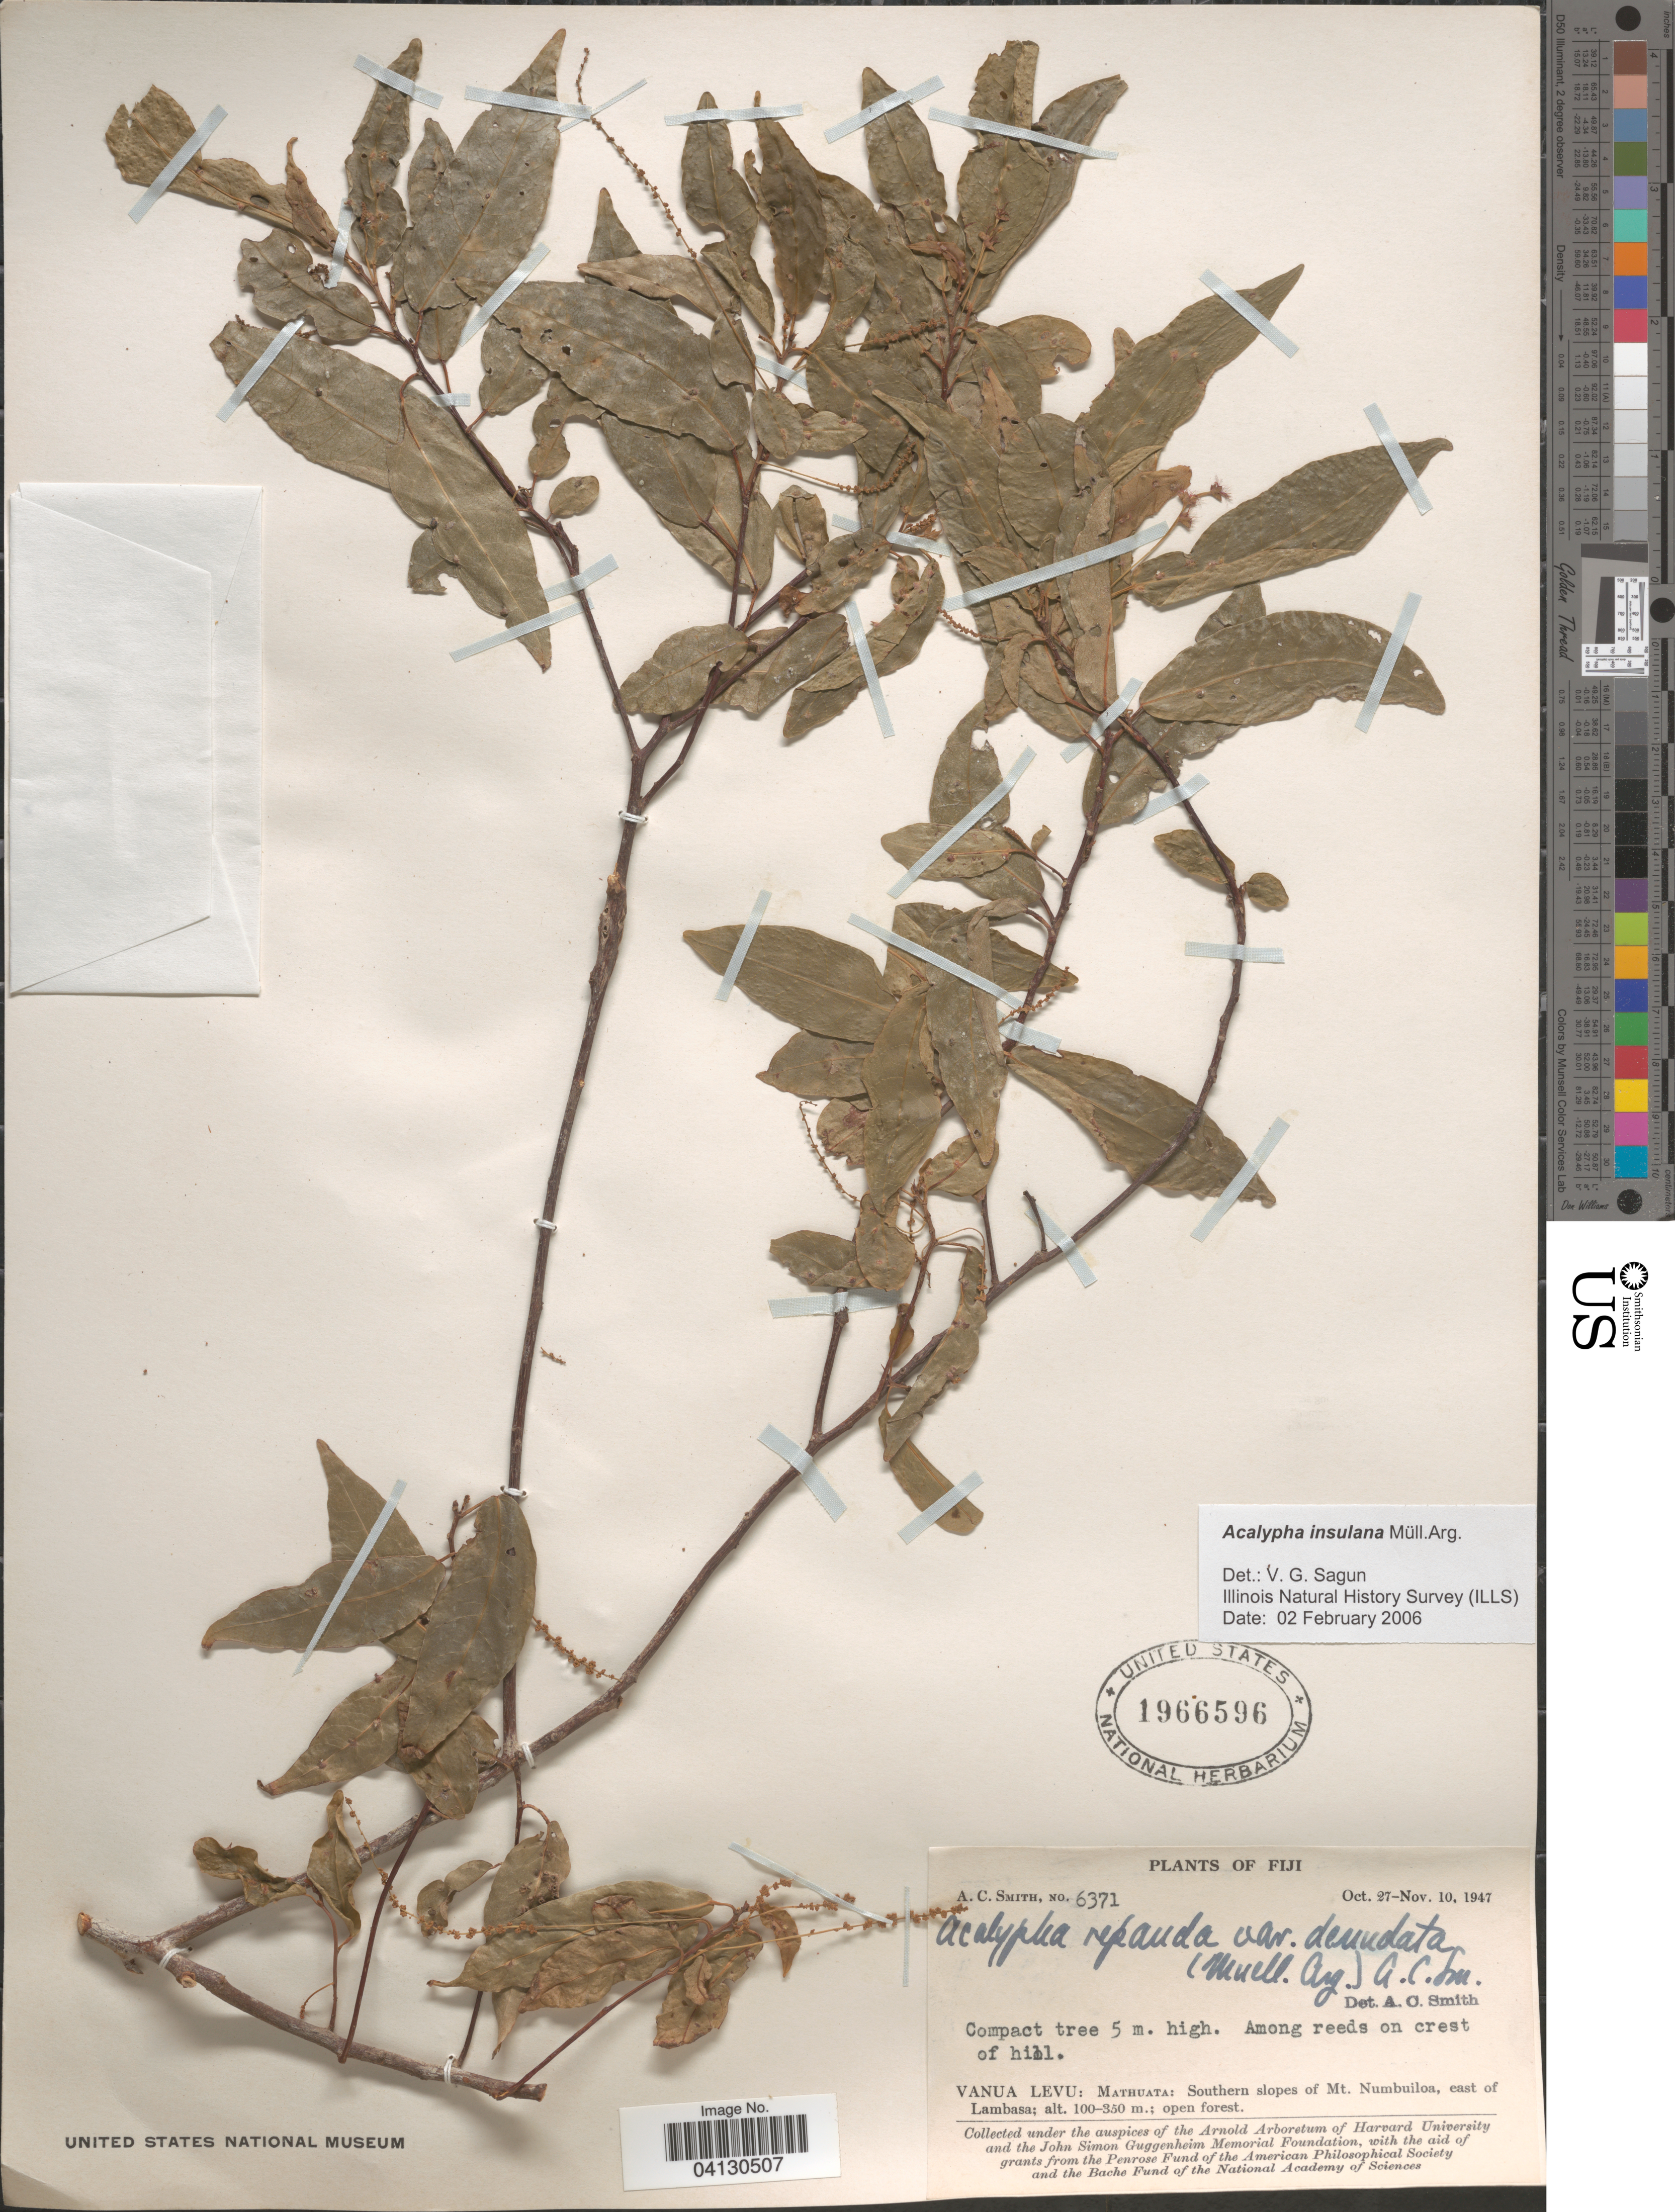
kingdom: Plantae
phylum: Tracheophyta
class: Magnoliopsida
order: Malpighiales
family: Euphorbiaceae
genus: Acalypha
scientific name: Acalypha insulana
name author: Müll. Arg.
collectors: A. C. Smith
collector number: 6371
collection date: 1947-10-27/1947-11-10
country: Fiji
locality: Vanua Levu: Mathuata: Southern slopes of Mt. Numbuiloa, east of Lambasa; open forest.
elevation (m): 100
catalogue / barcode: US 1966596